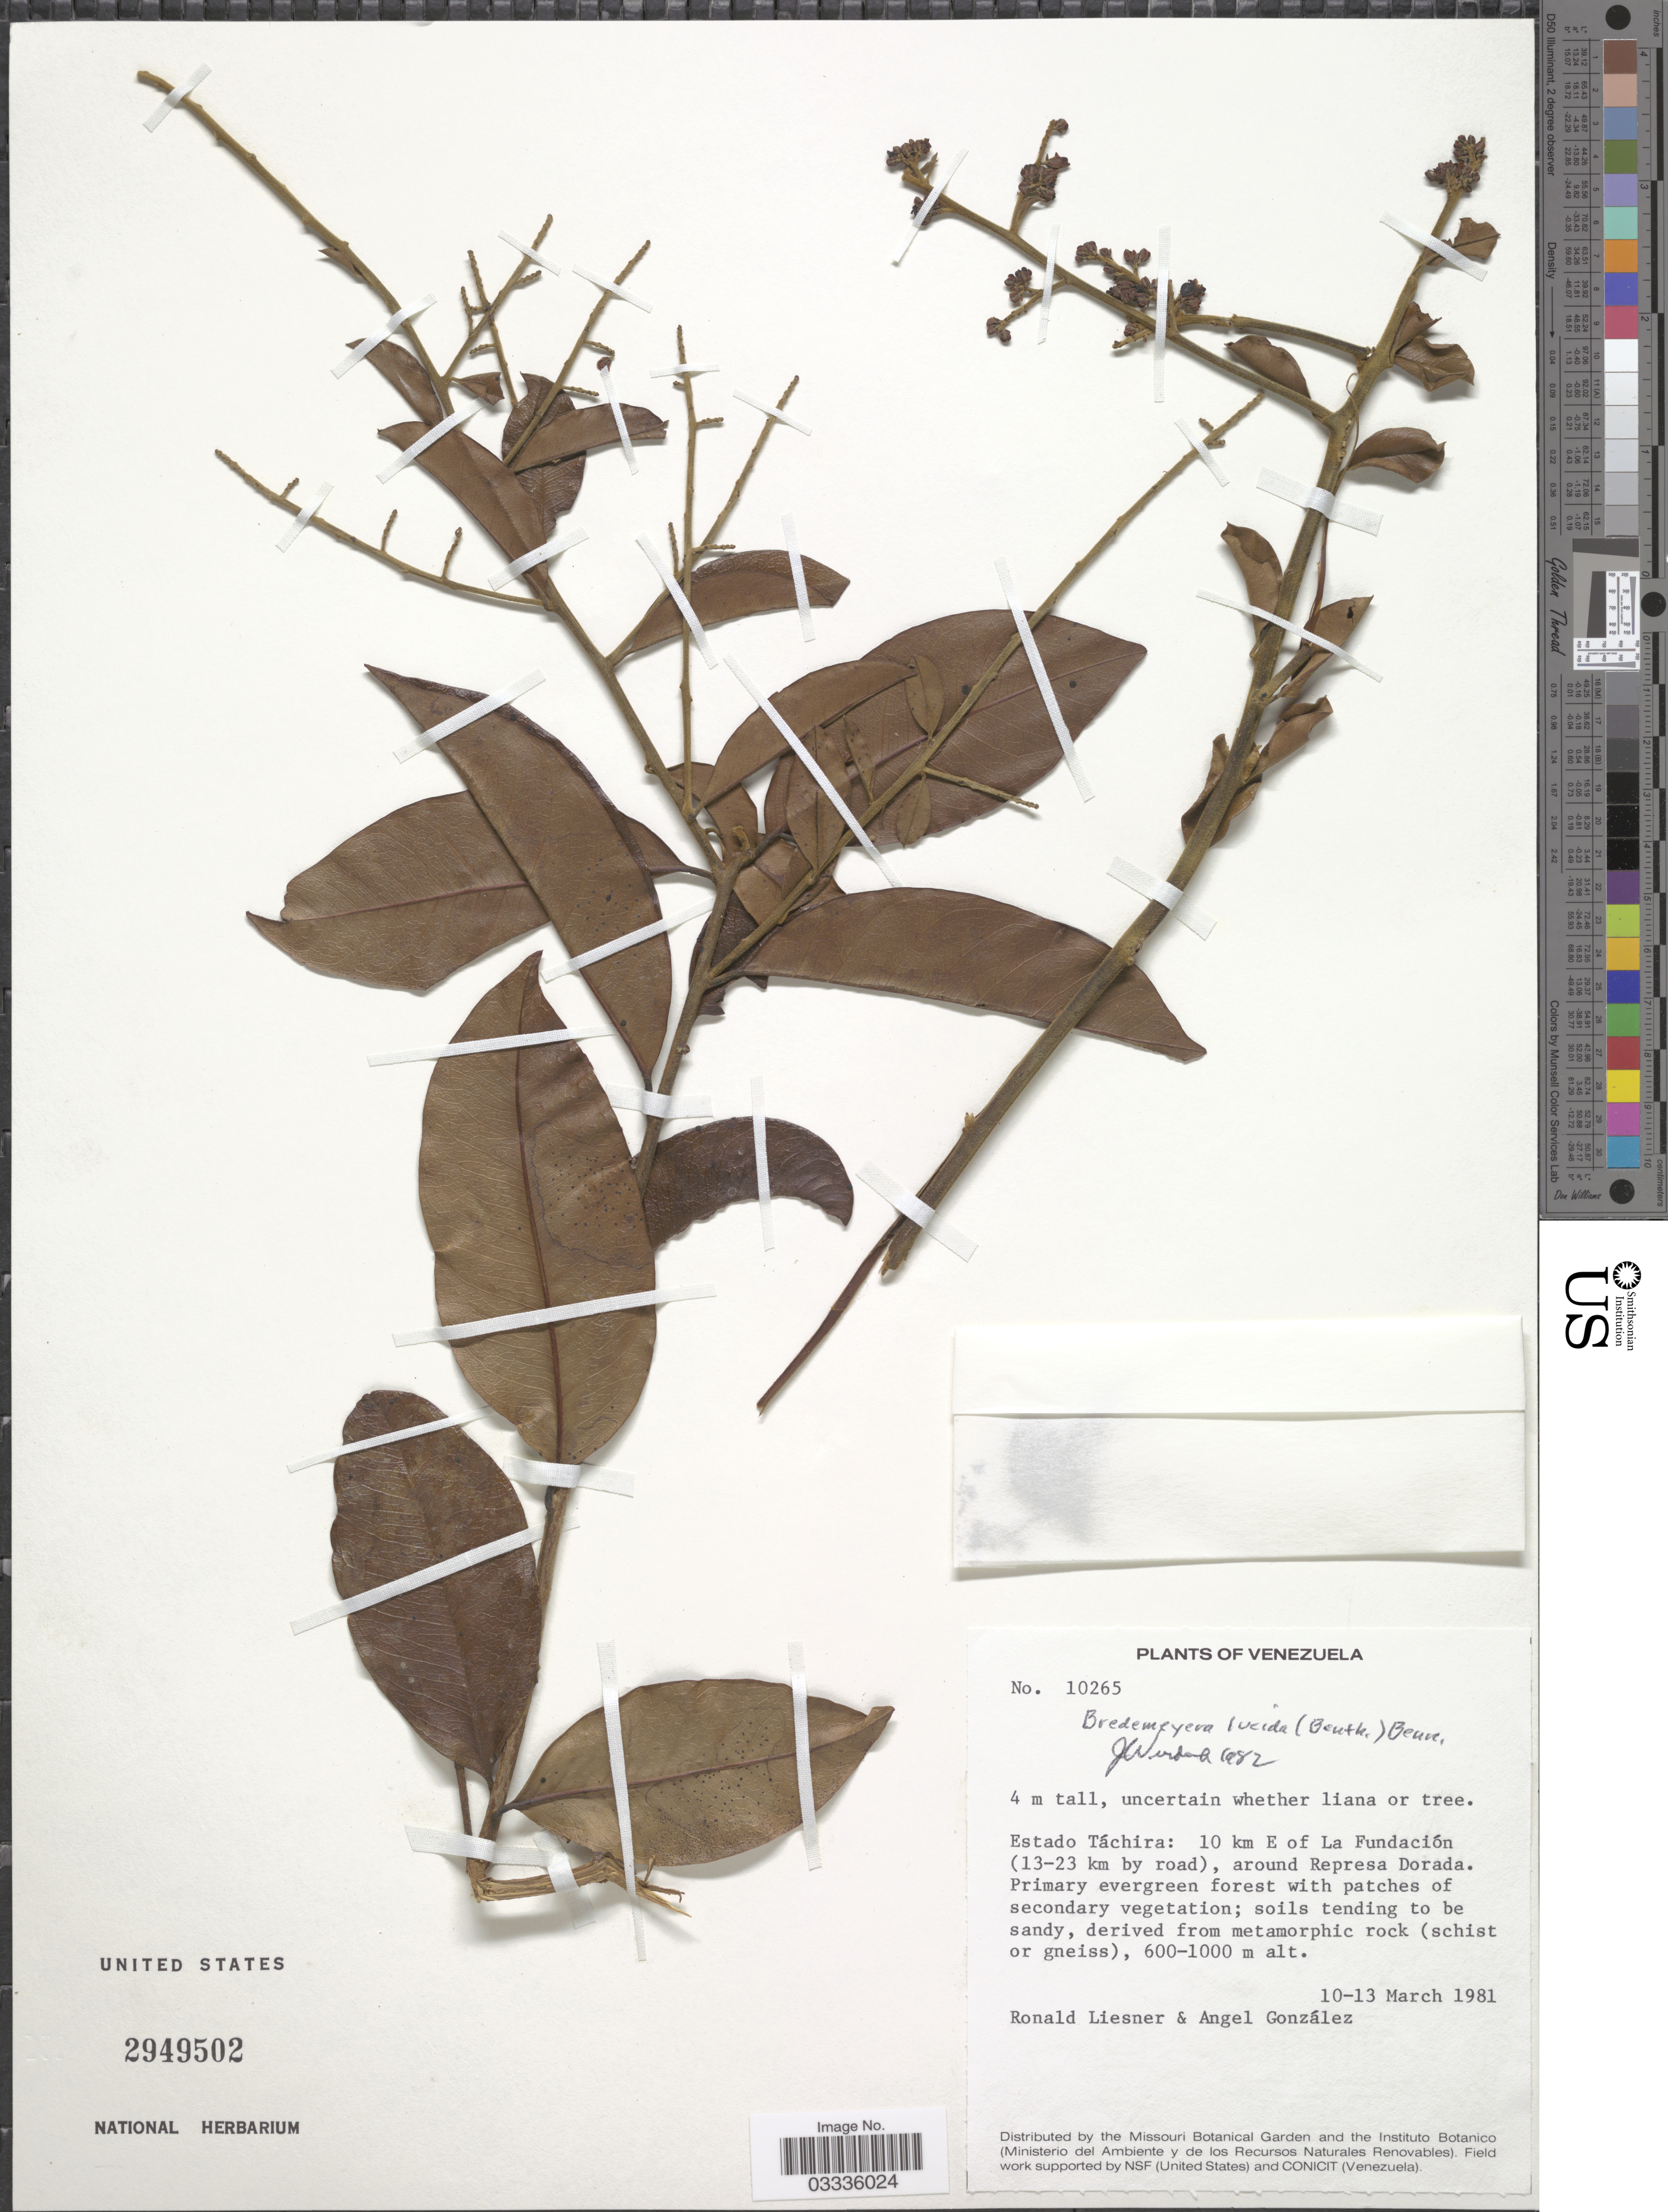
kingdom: Plantae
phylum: Tracheophyta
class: Magnoliopsida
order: Fabales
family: Polygalaceae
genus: Bredemeyera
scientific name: Bredemeyera lucida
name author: (Benth.) Klotzsch ex Hassk.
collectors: R. L. Liesner & A. C. González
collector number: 10265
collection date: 1981-03-10/1981-03-13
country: Venezuela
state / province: Tachira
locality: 10 km E of La Fundación (13-23 km by road), around Represa Dorada.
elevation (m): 600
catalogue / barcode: US 2949502